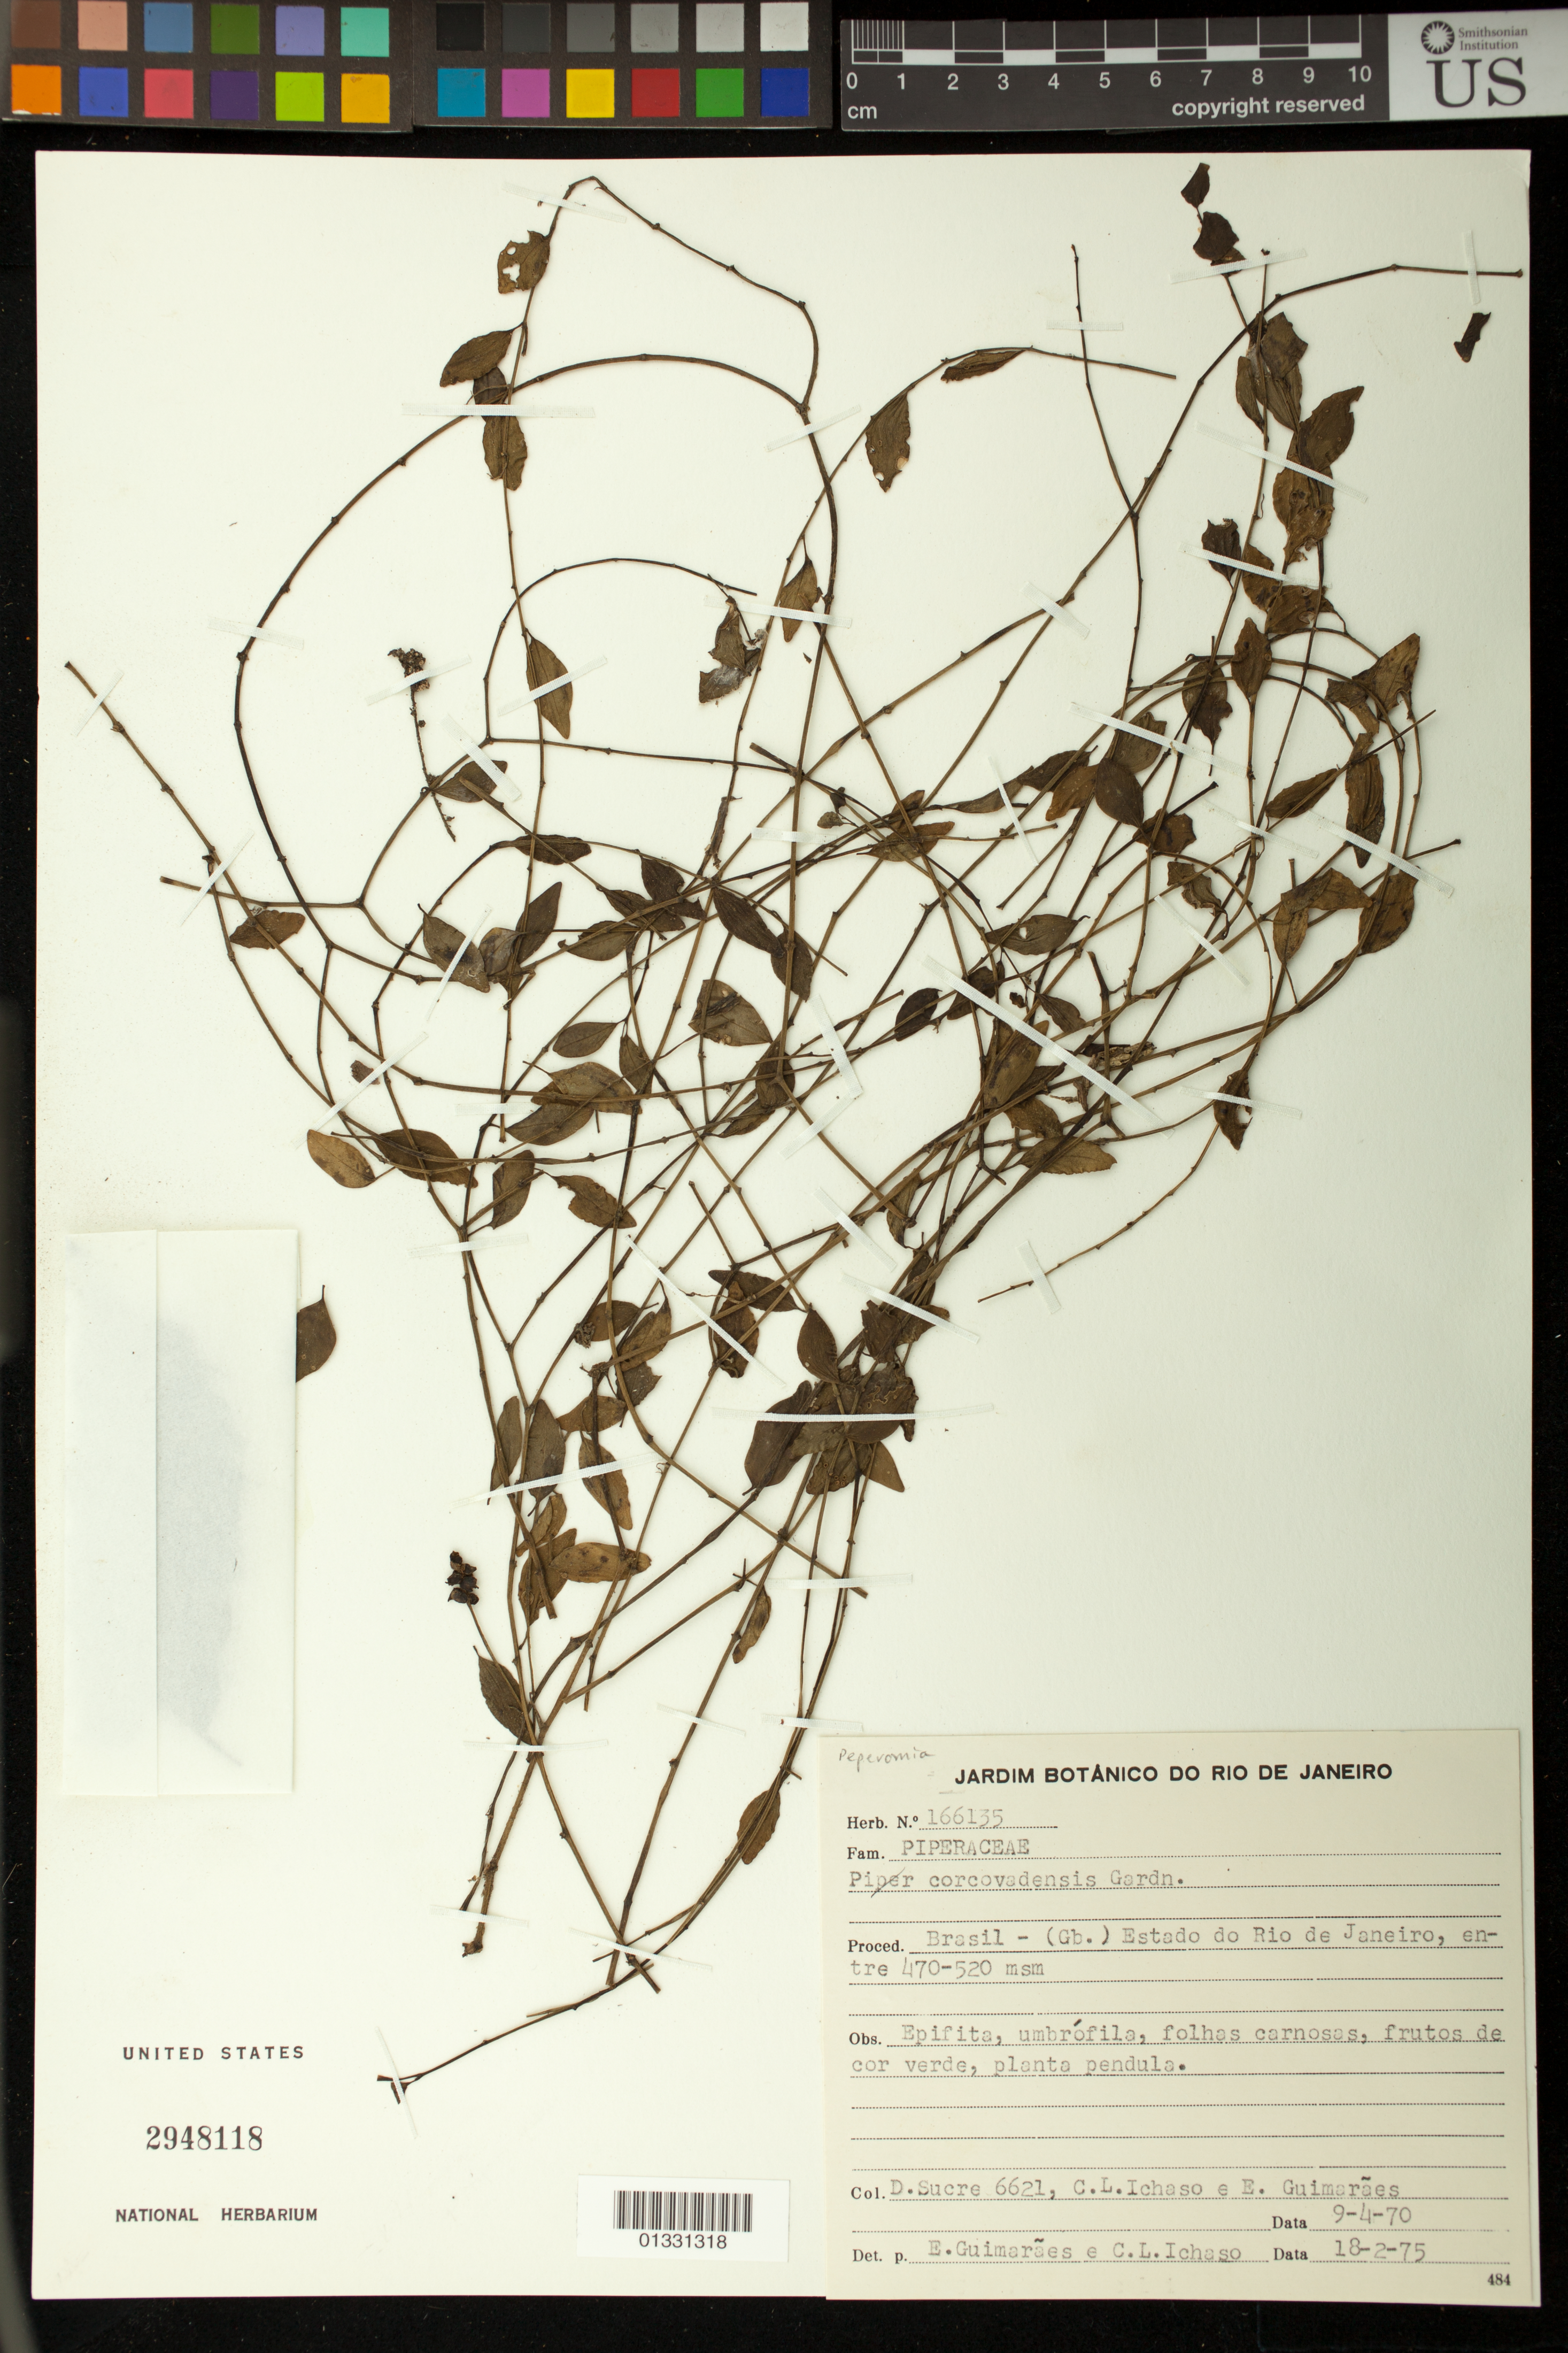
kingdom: Plantae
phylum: Tracheophyta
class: Magnoliopsida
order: Piperales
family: Piperaceae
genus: Peperomia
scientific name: Peperomia corcovadensis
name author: Gardner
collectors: D. Sucre, C. L. Ichaso & E. Guimarães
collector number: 6621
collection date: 1970-04-09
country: Brazil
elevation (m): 470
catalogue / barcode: US 2948118